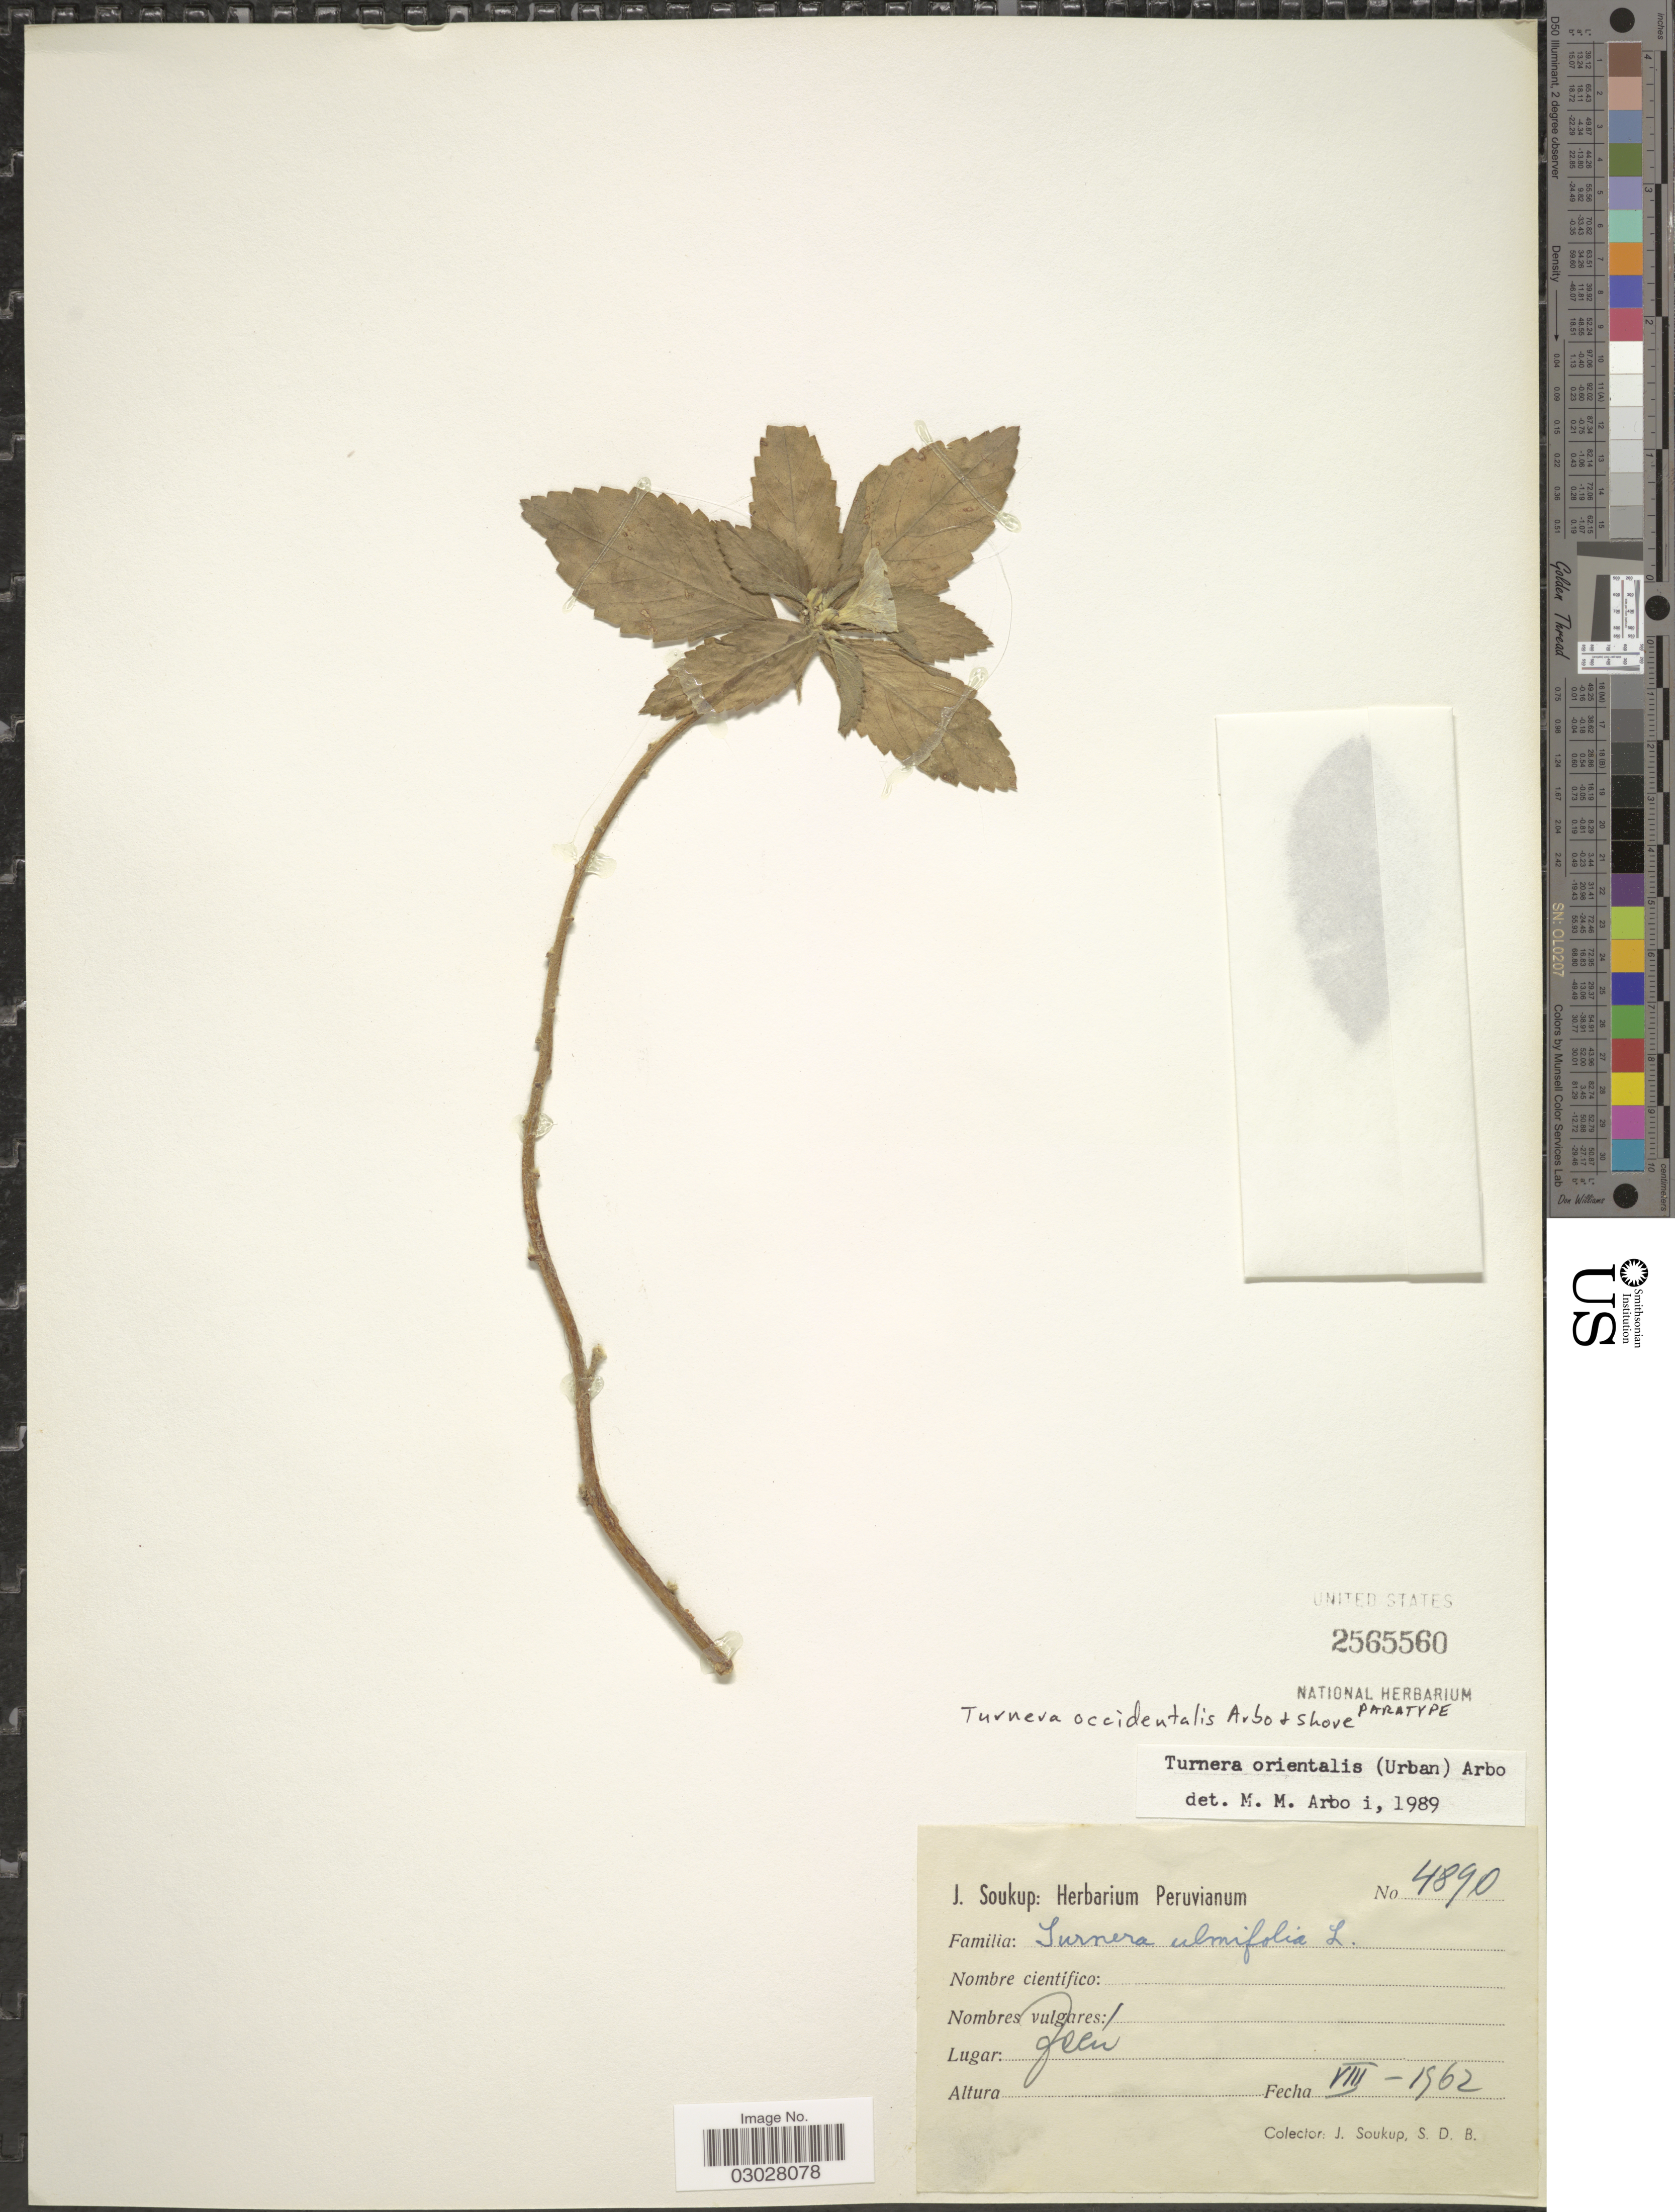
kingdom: Plantae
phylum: Tracheophyta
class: Magnoliopsida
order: Malpighiales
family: Turneraceae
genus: Turnera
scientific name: Turnera occidentalis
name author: Arbo & Shore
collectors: J. Soukup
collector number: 4890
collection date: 1962-08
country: Peru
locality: Jaén.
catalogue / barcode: US 2565560